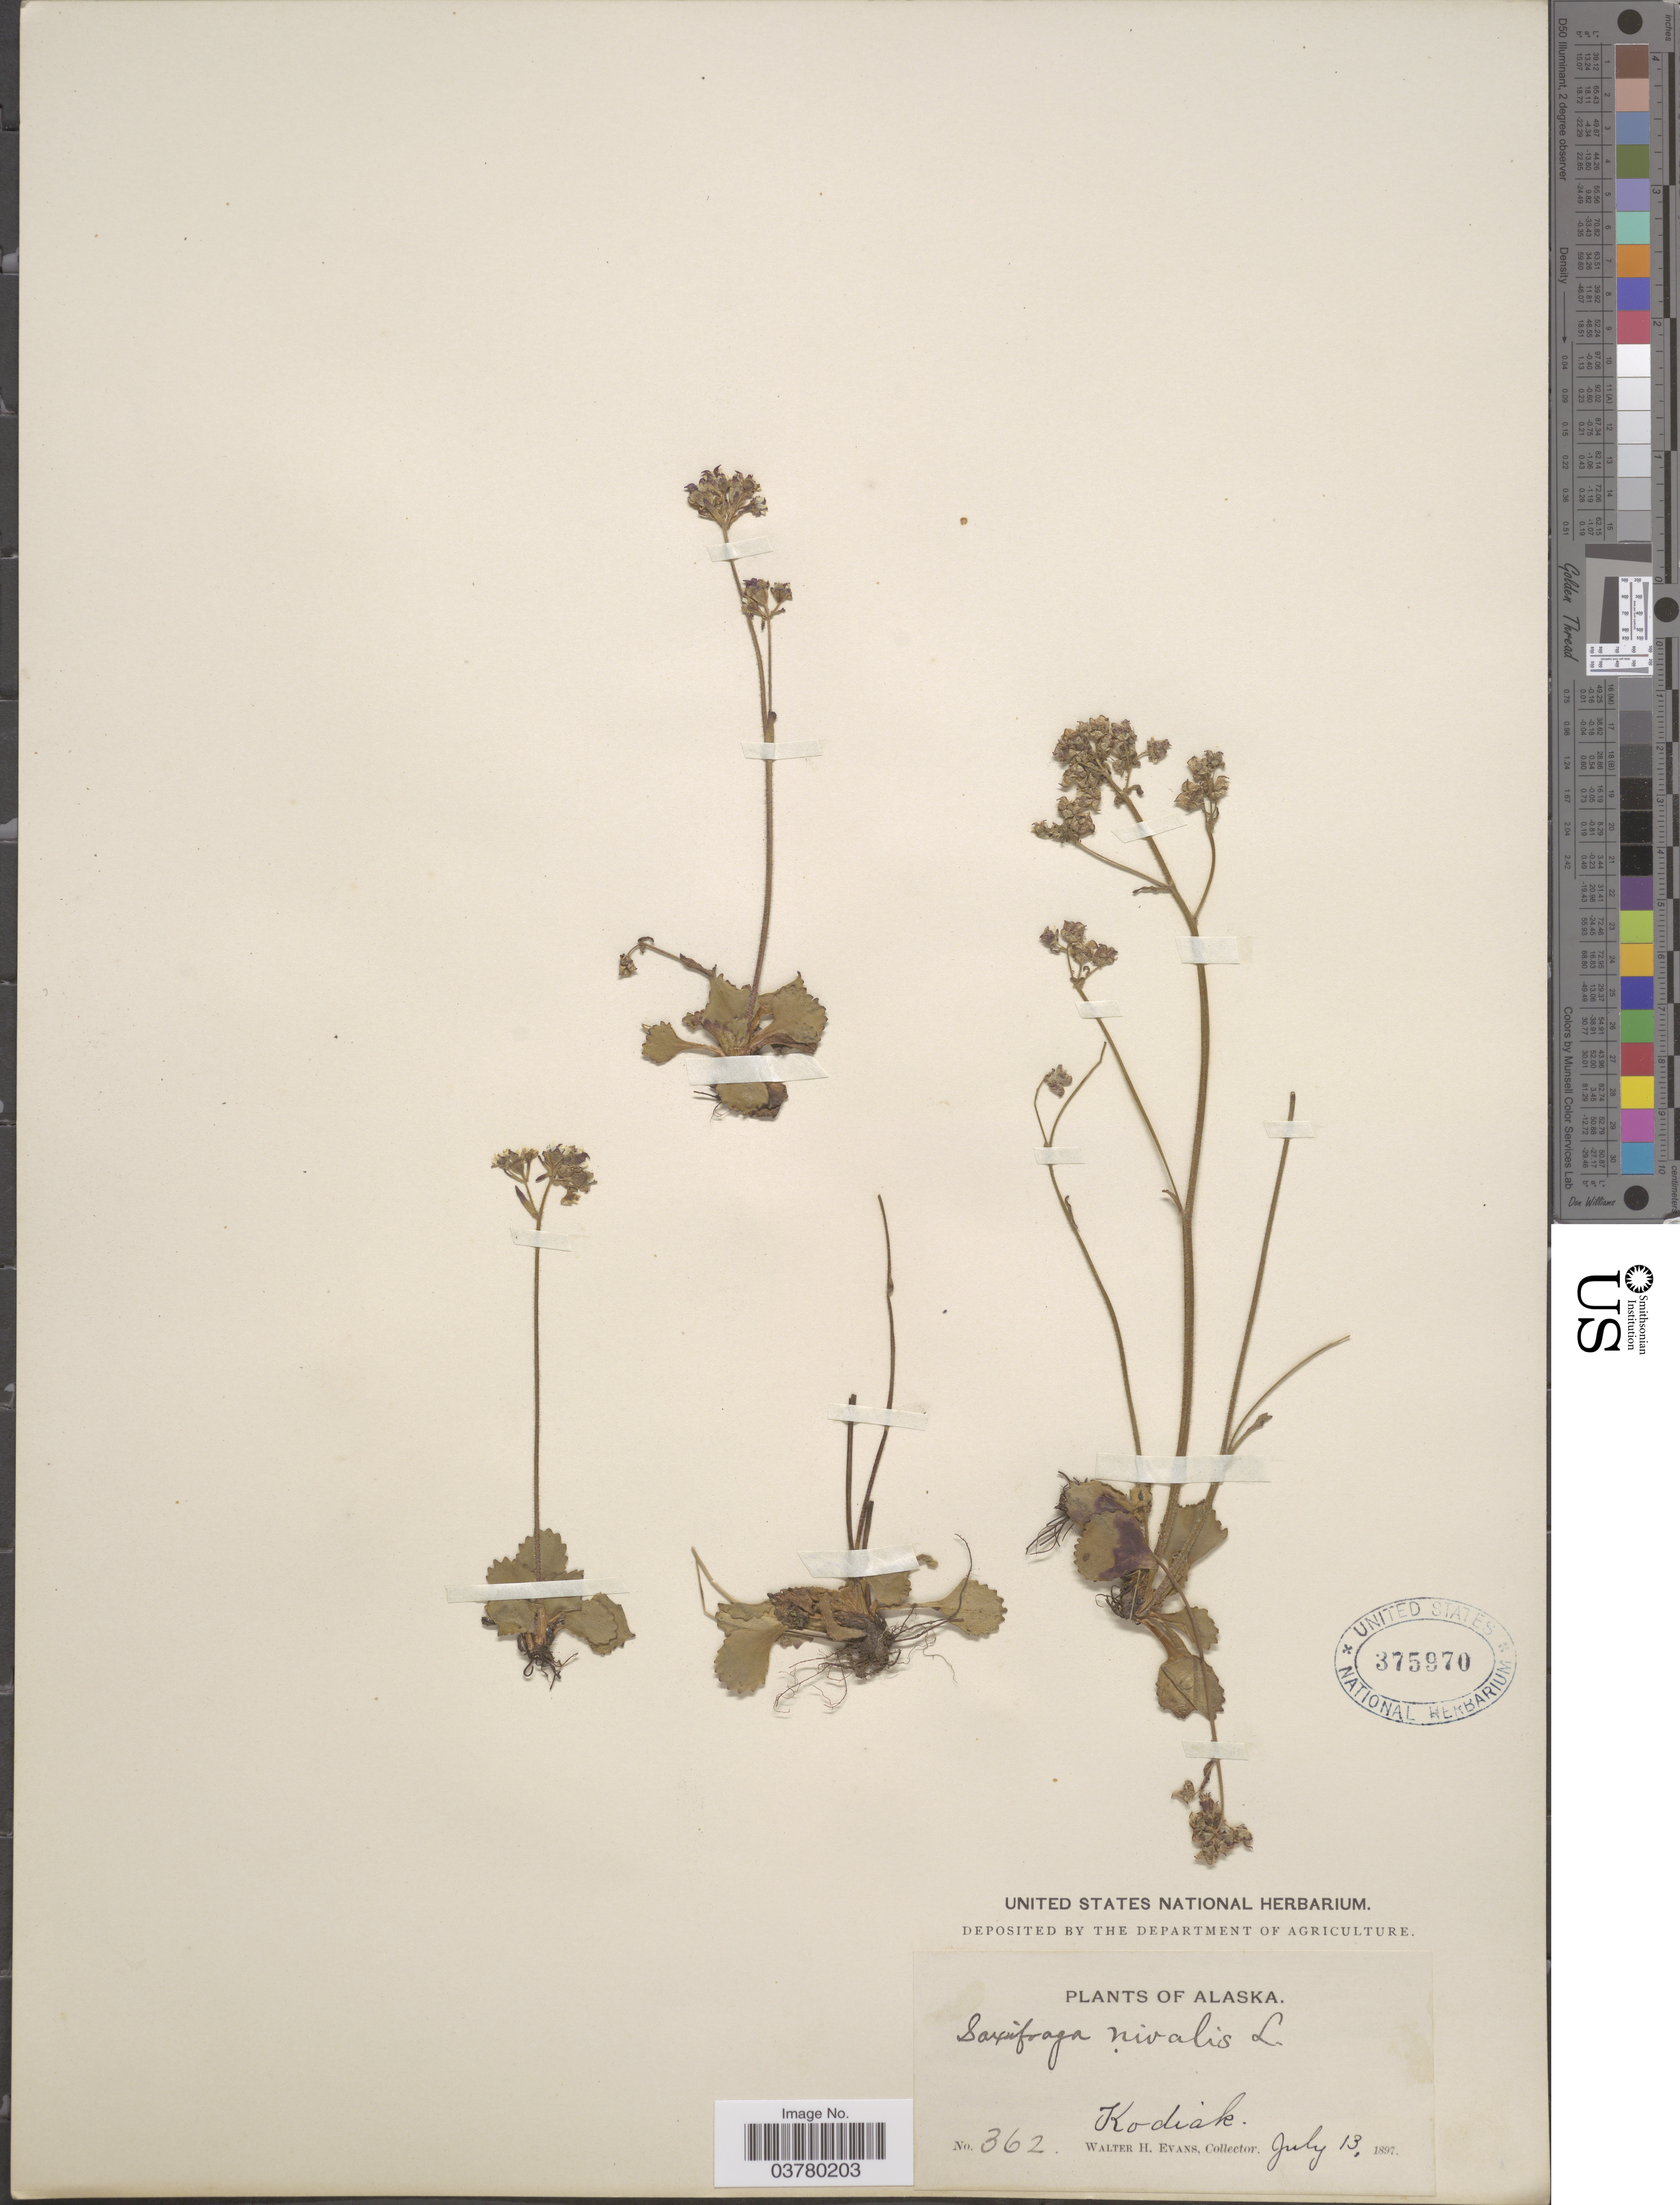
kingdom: Plantae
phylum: Tracheophyta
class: Magnoliopsida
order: Saxifragales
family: Saxifragaceae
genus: Micranthes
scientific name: Micranthes nivalis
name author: (L.) Small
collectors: W. H. Evans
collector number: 362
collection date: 1897-07-13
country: United States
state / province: Alaska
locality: Kodiak.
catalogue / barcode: US 375970